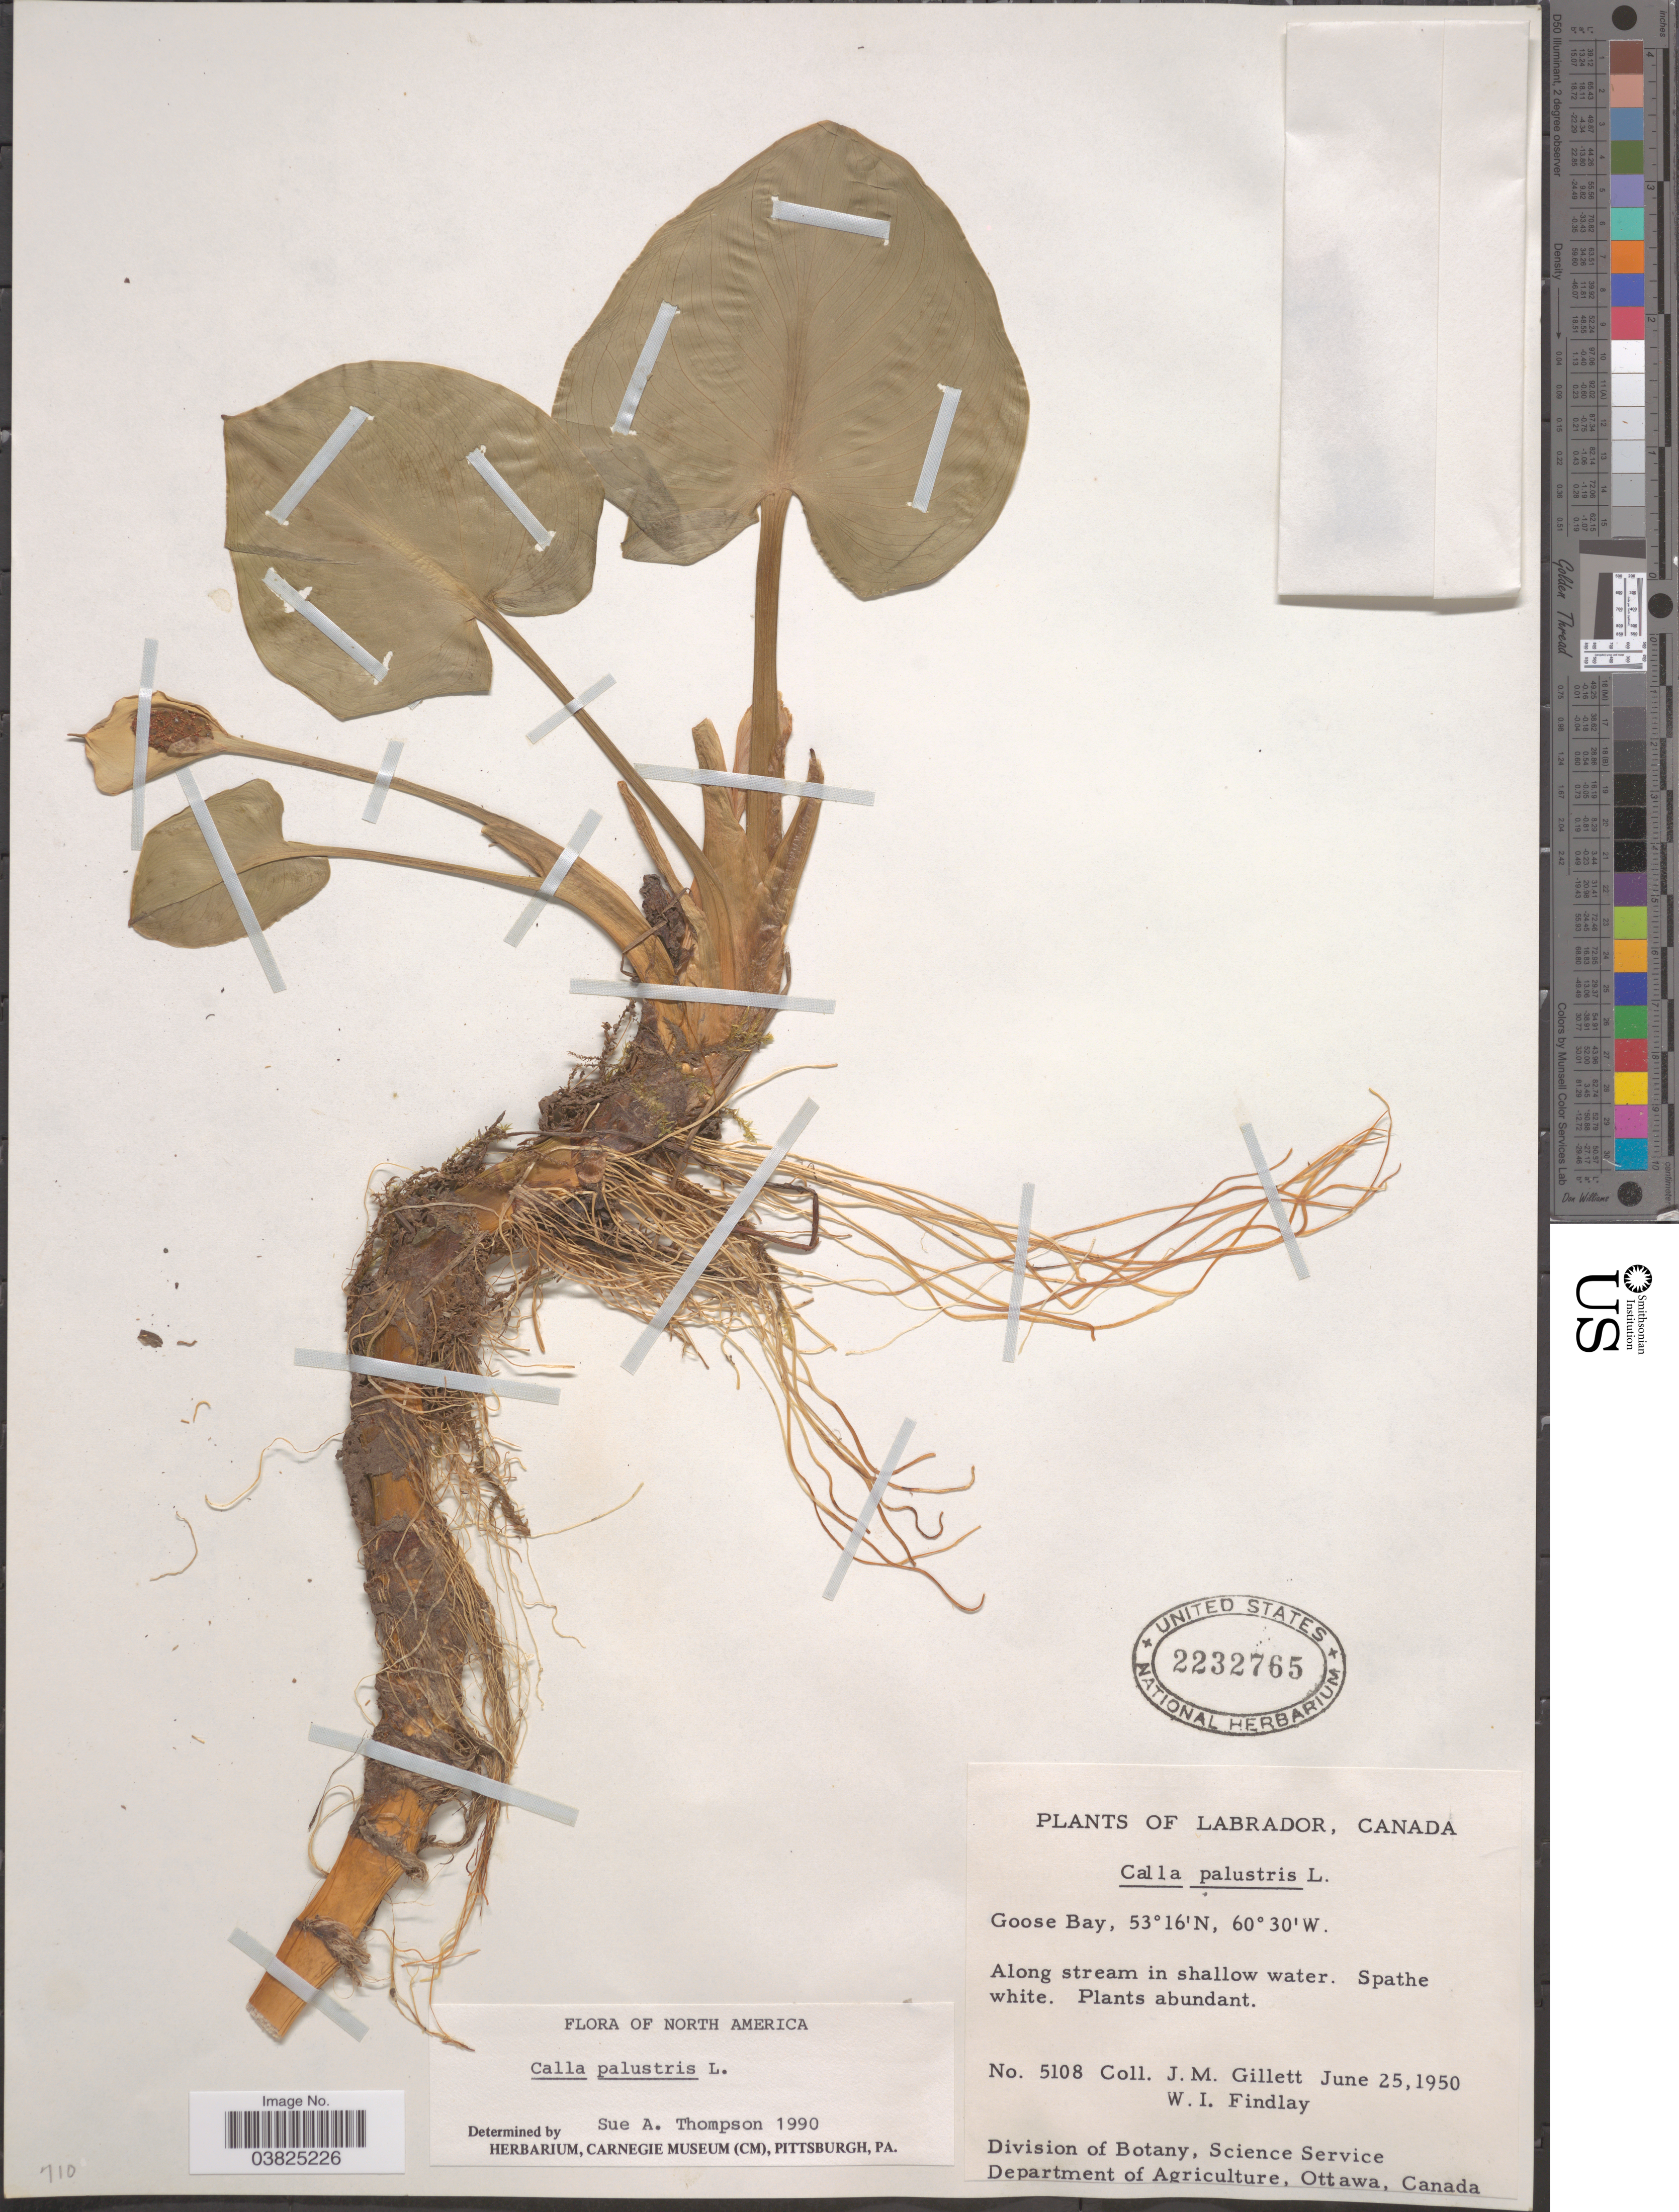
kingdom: Plantae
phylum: Tracheophyta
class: Liliopsida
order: Alismatales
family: Araceae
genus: Calla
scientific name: Calla palustris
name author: L.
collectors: J. M. Gillett & W. Findlay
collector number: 5108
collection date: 1950-06-25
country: Canada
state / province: Newfoundland and Labrador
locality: Labrador. Goose Bay.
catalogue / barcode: US 2232765